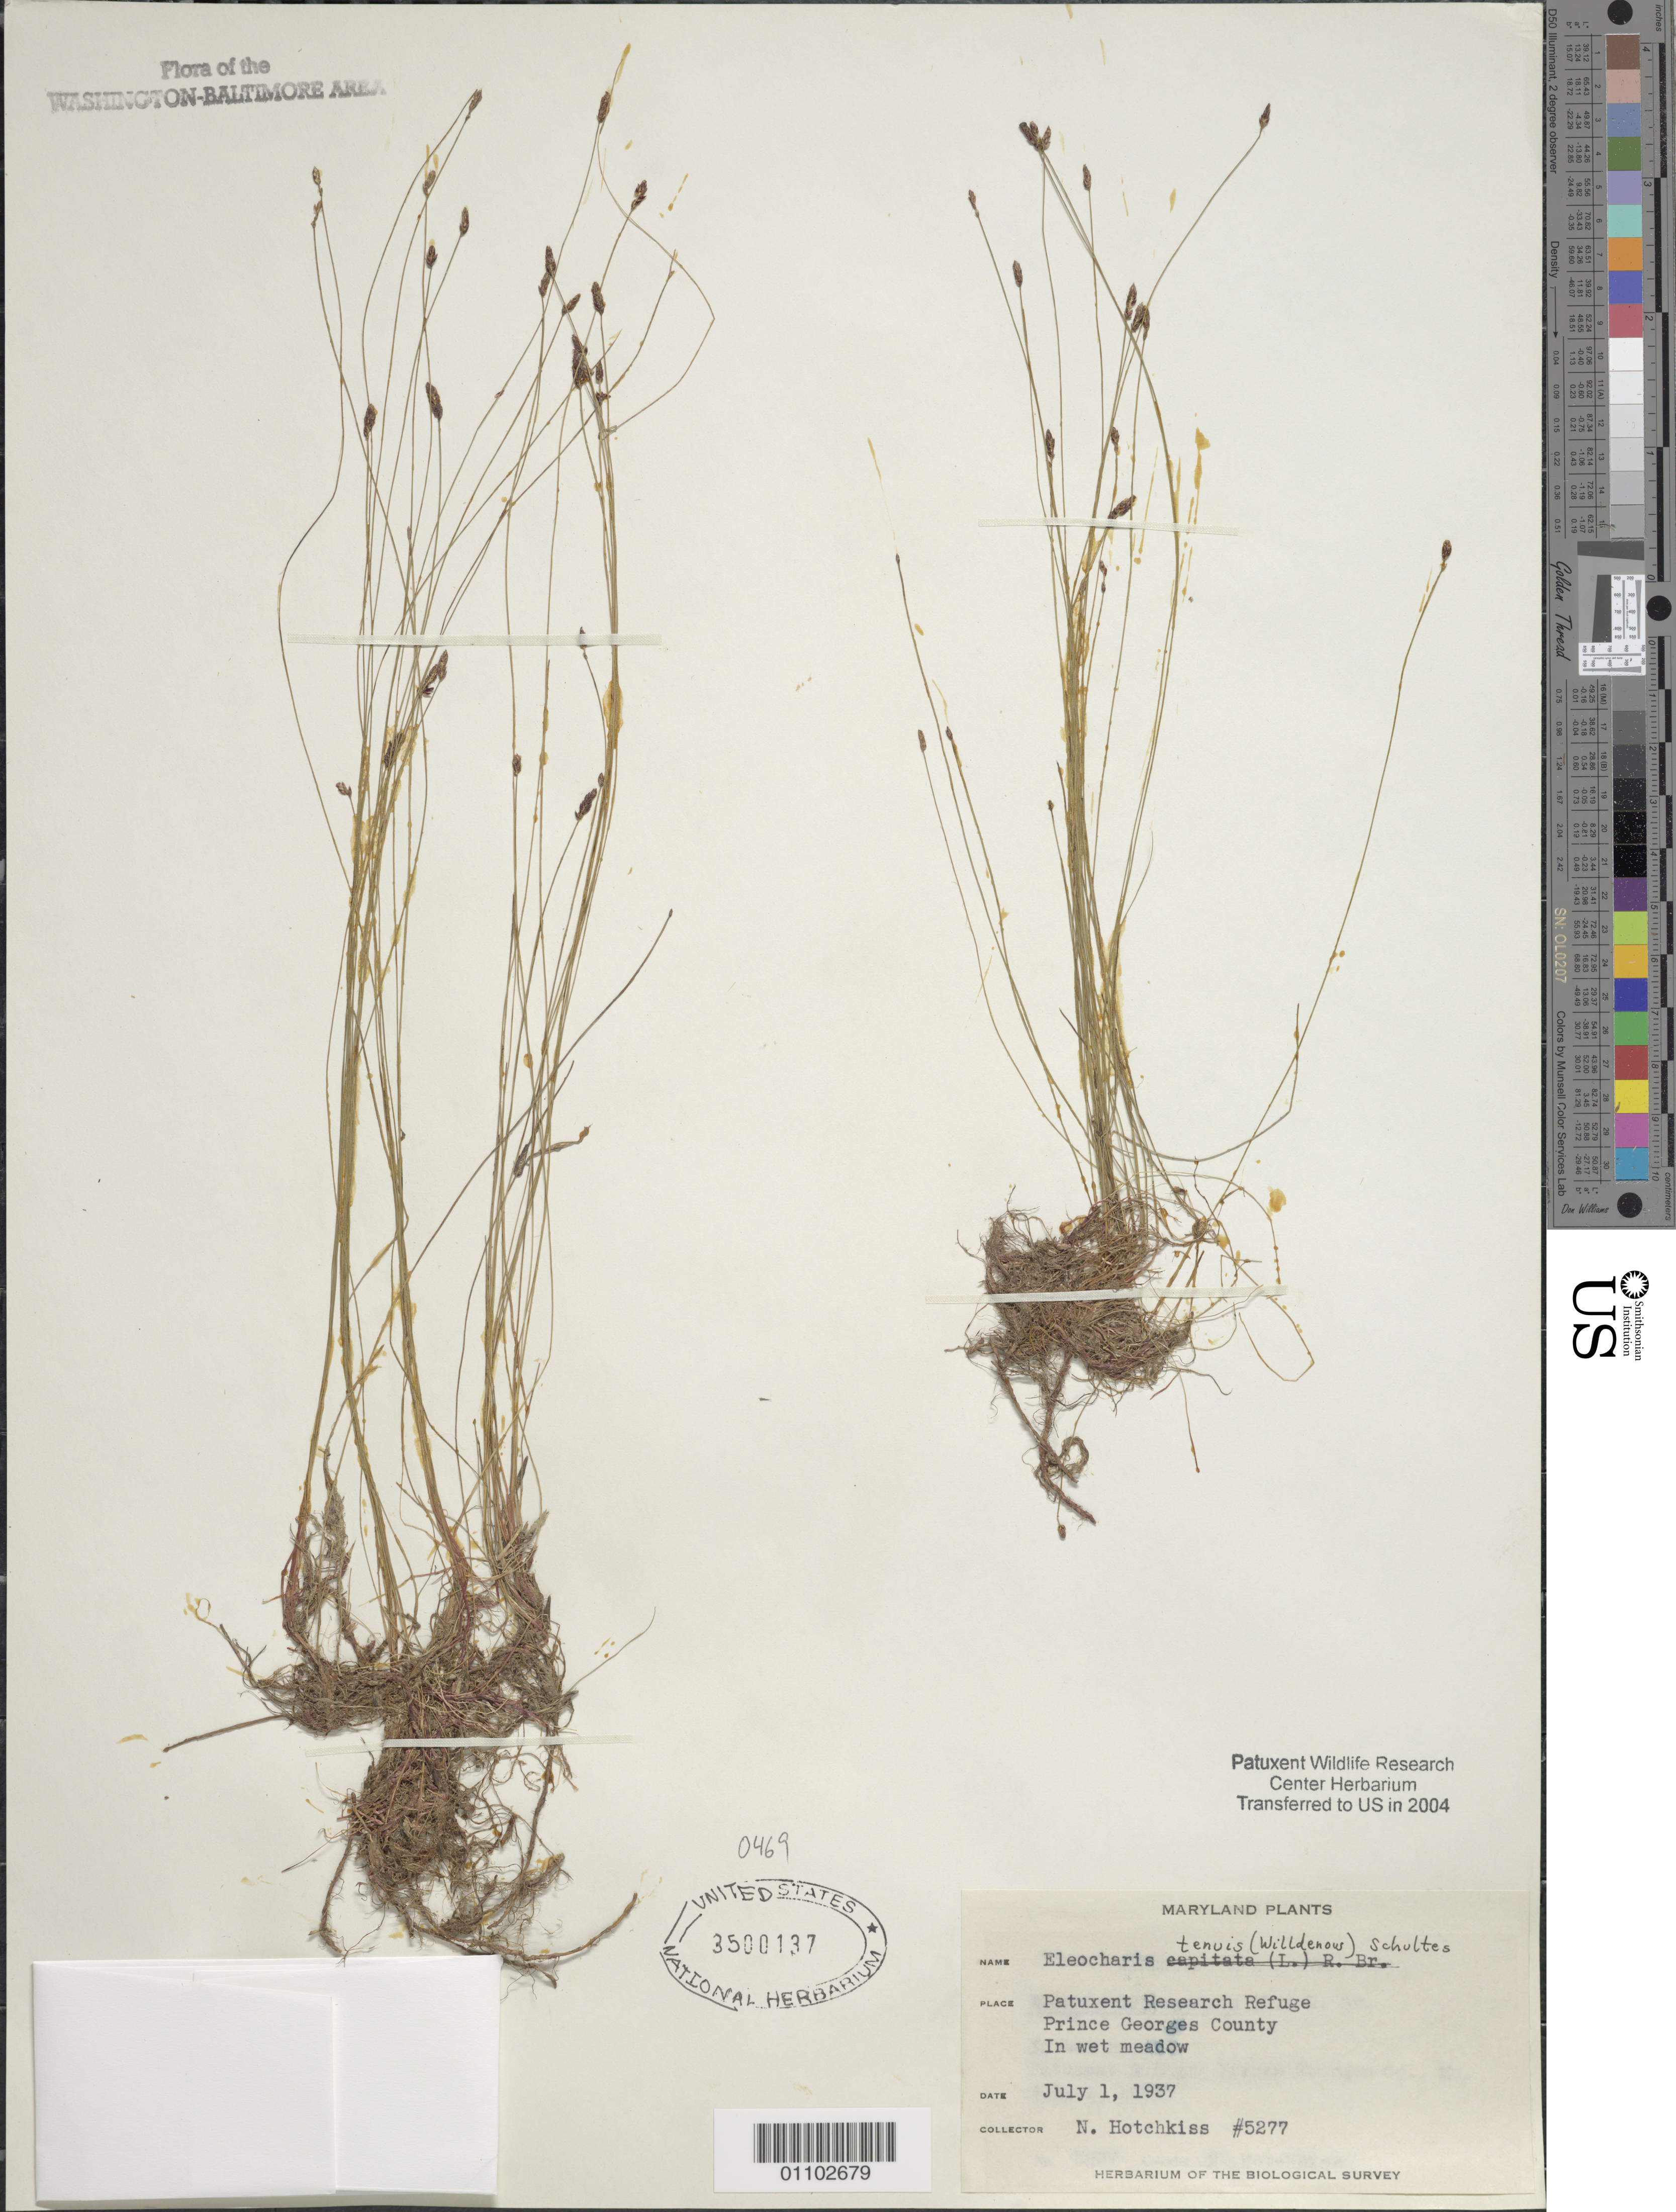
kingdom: Plantae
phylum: Tracheophyta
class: Liliopsida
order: Poales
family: Cyperaceae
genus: Eleocharis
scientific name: Eleocharis tenuis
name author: (Willd.) Schult.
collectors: N. Hotchkiss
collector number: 5277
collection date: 1937-07-01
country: United States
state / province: Maryland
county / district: Prince George's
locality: Patuxent Research Refuge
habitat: In wet meadow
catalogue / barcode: US 3500137